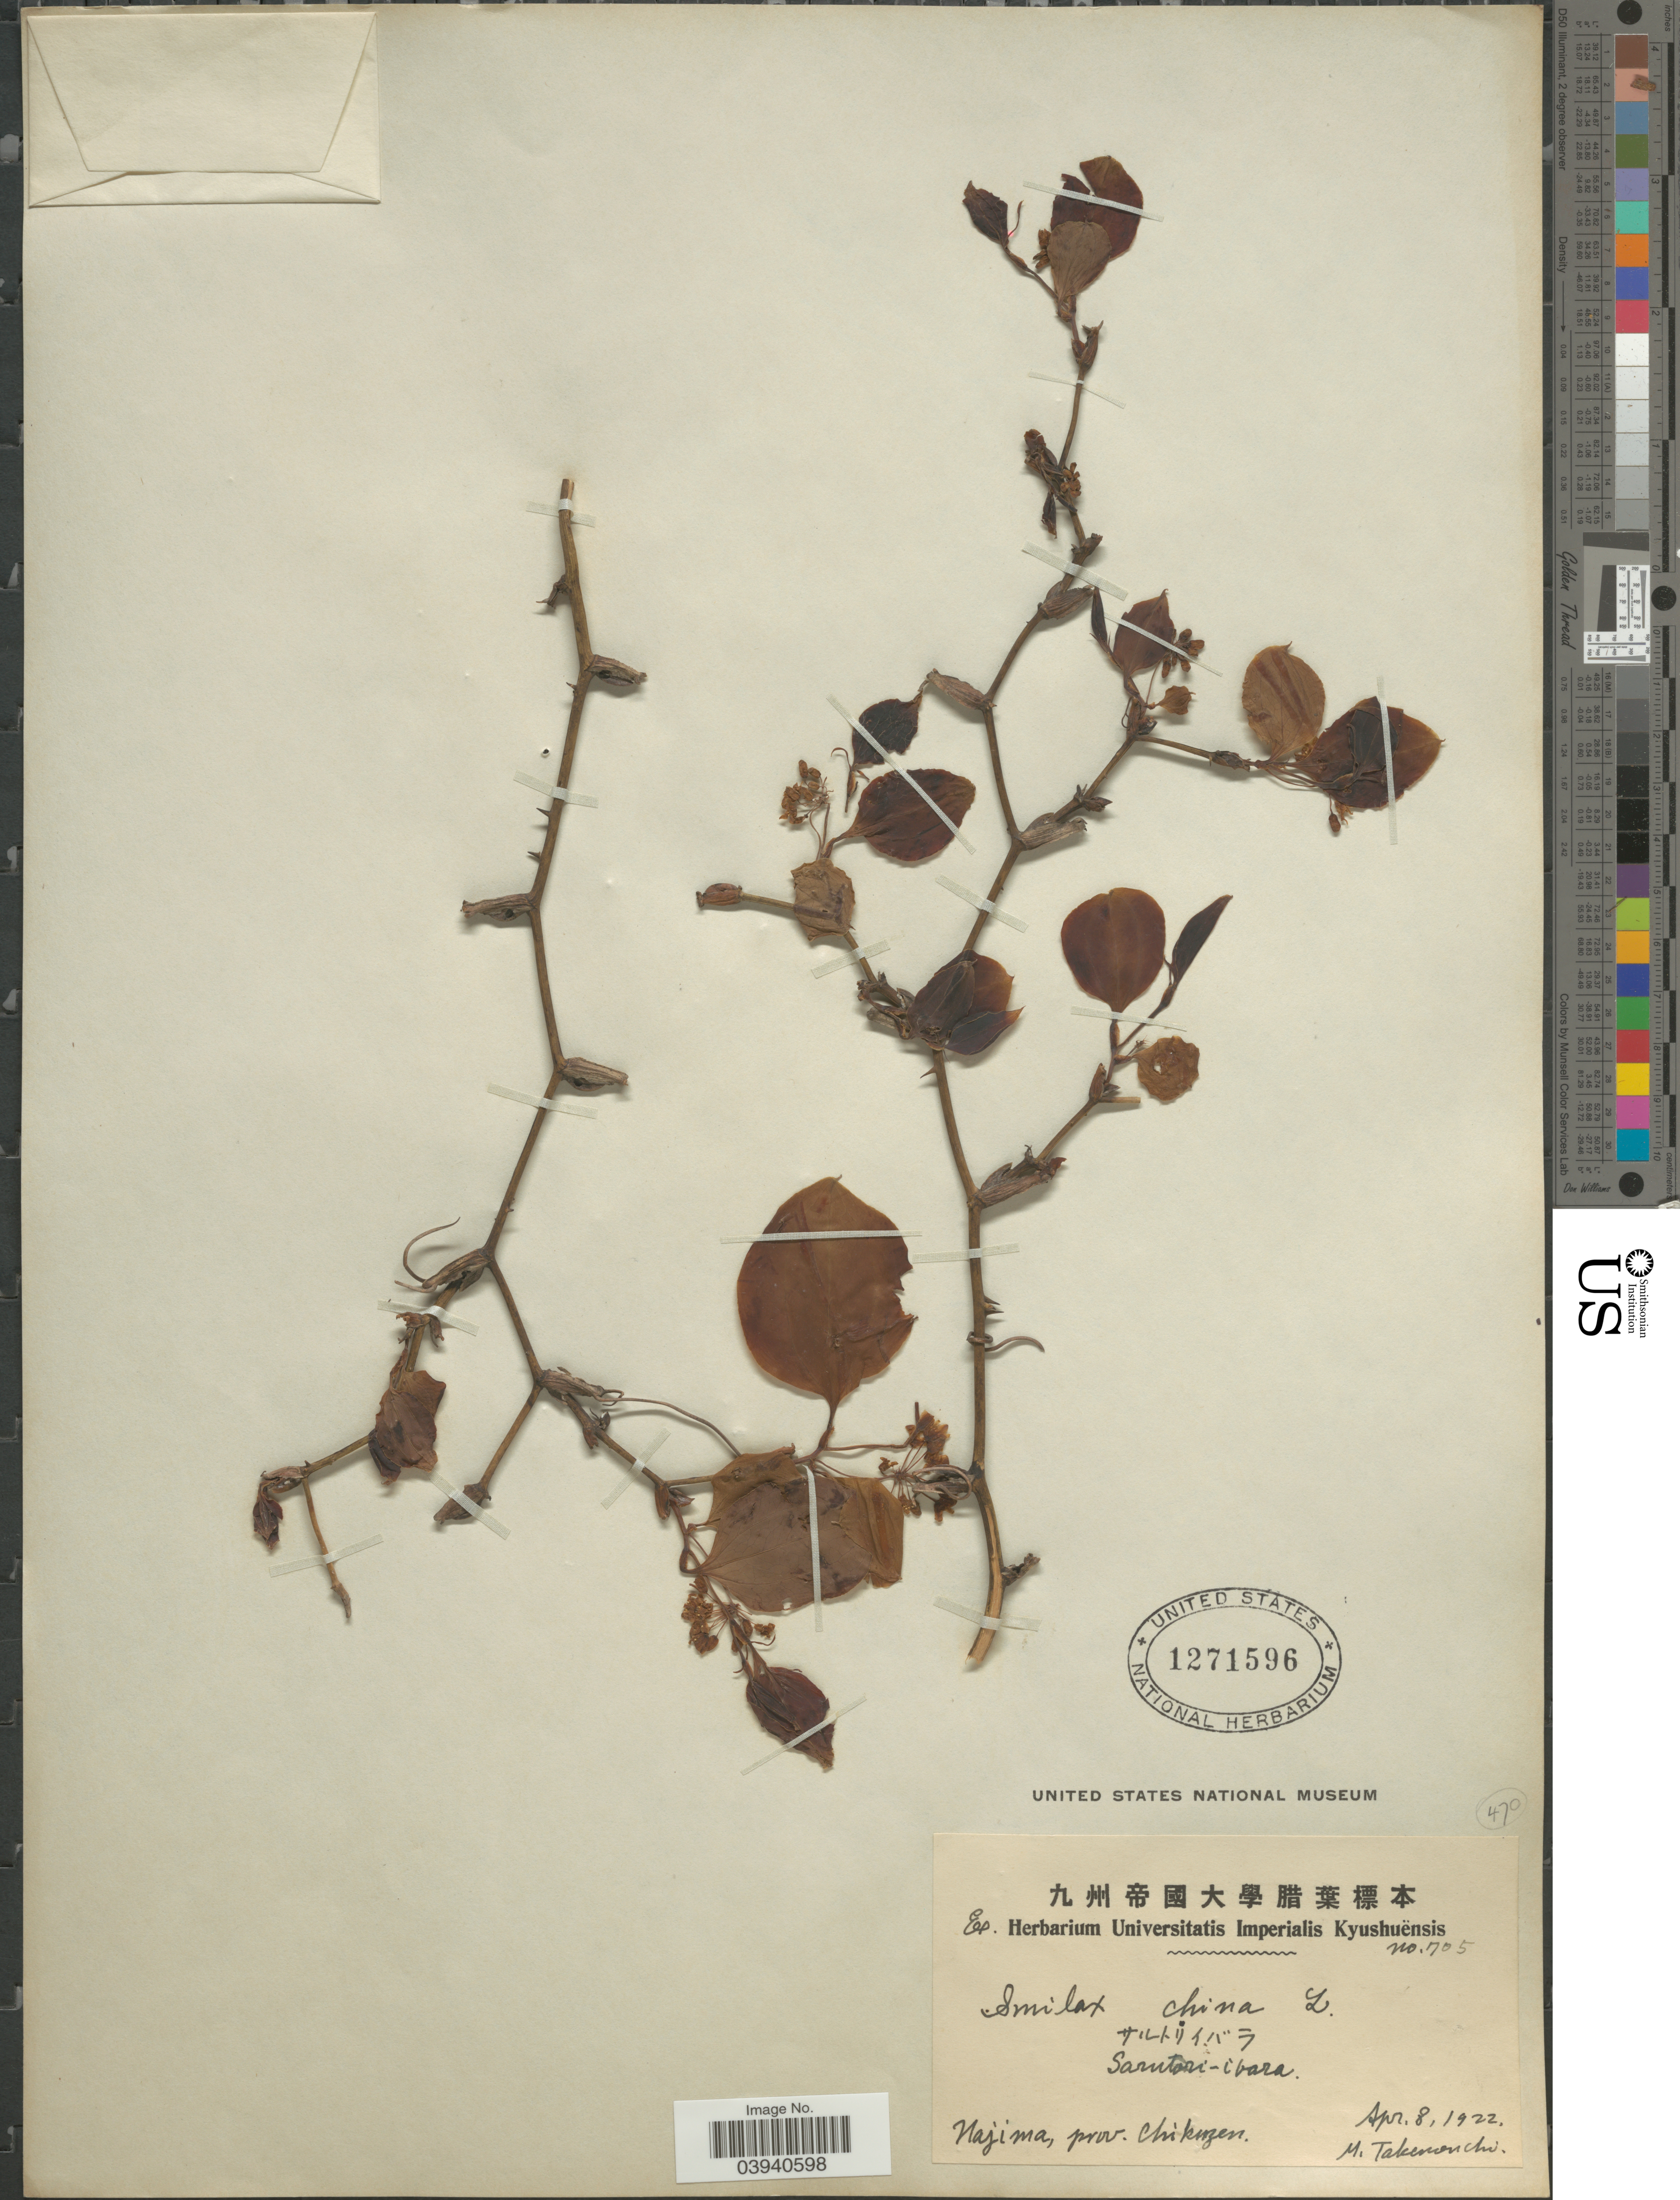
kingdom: Plantae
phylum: Tracheophyta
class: Liliopsida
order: Liliales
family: Smilacaceae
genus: Smilax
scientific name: Smilax china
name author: L.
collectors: M. Takenouchi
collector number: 705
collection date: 1922-04-08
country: Japan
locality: Najima, prov. Chikuzen.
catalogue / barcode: US 1271596